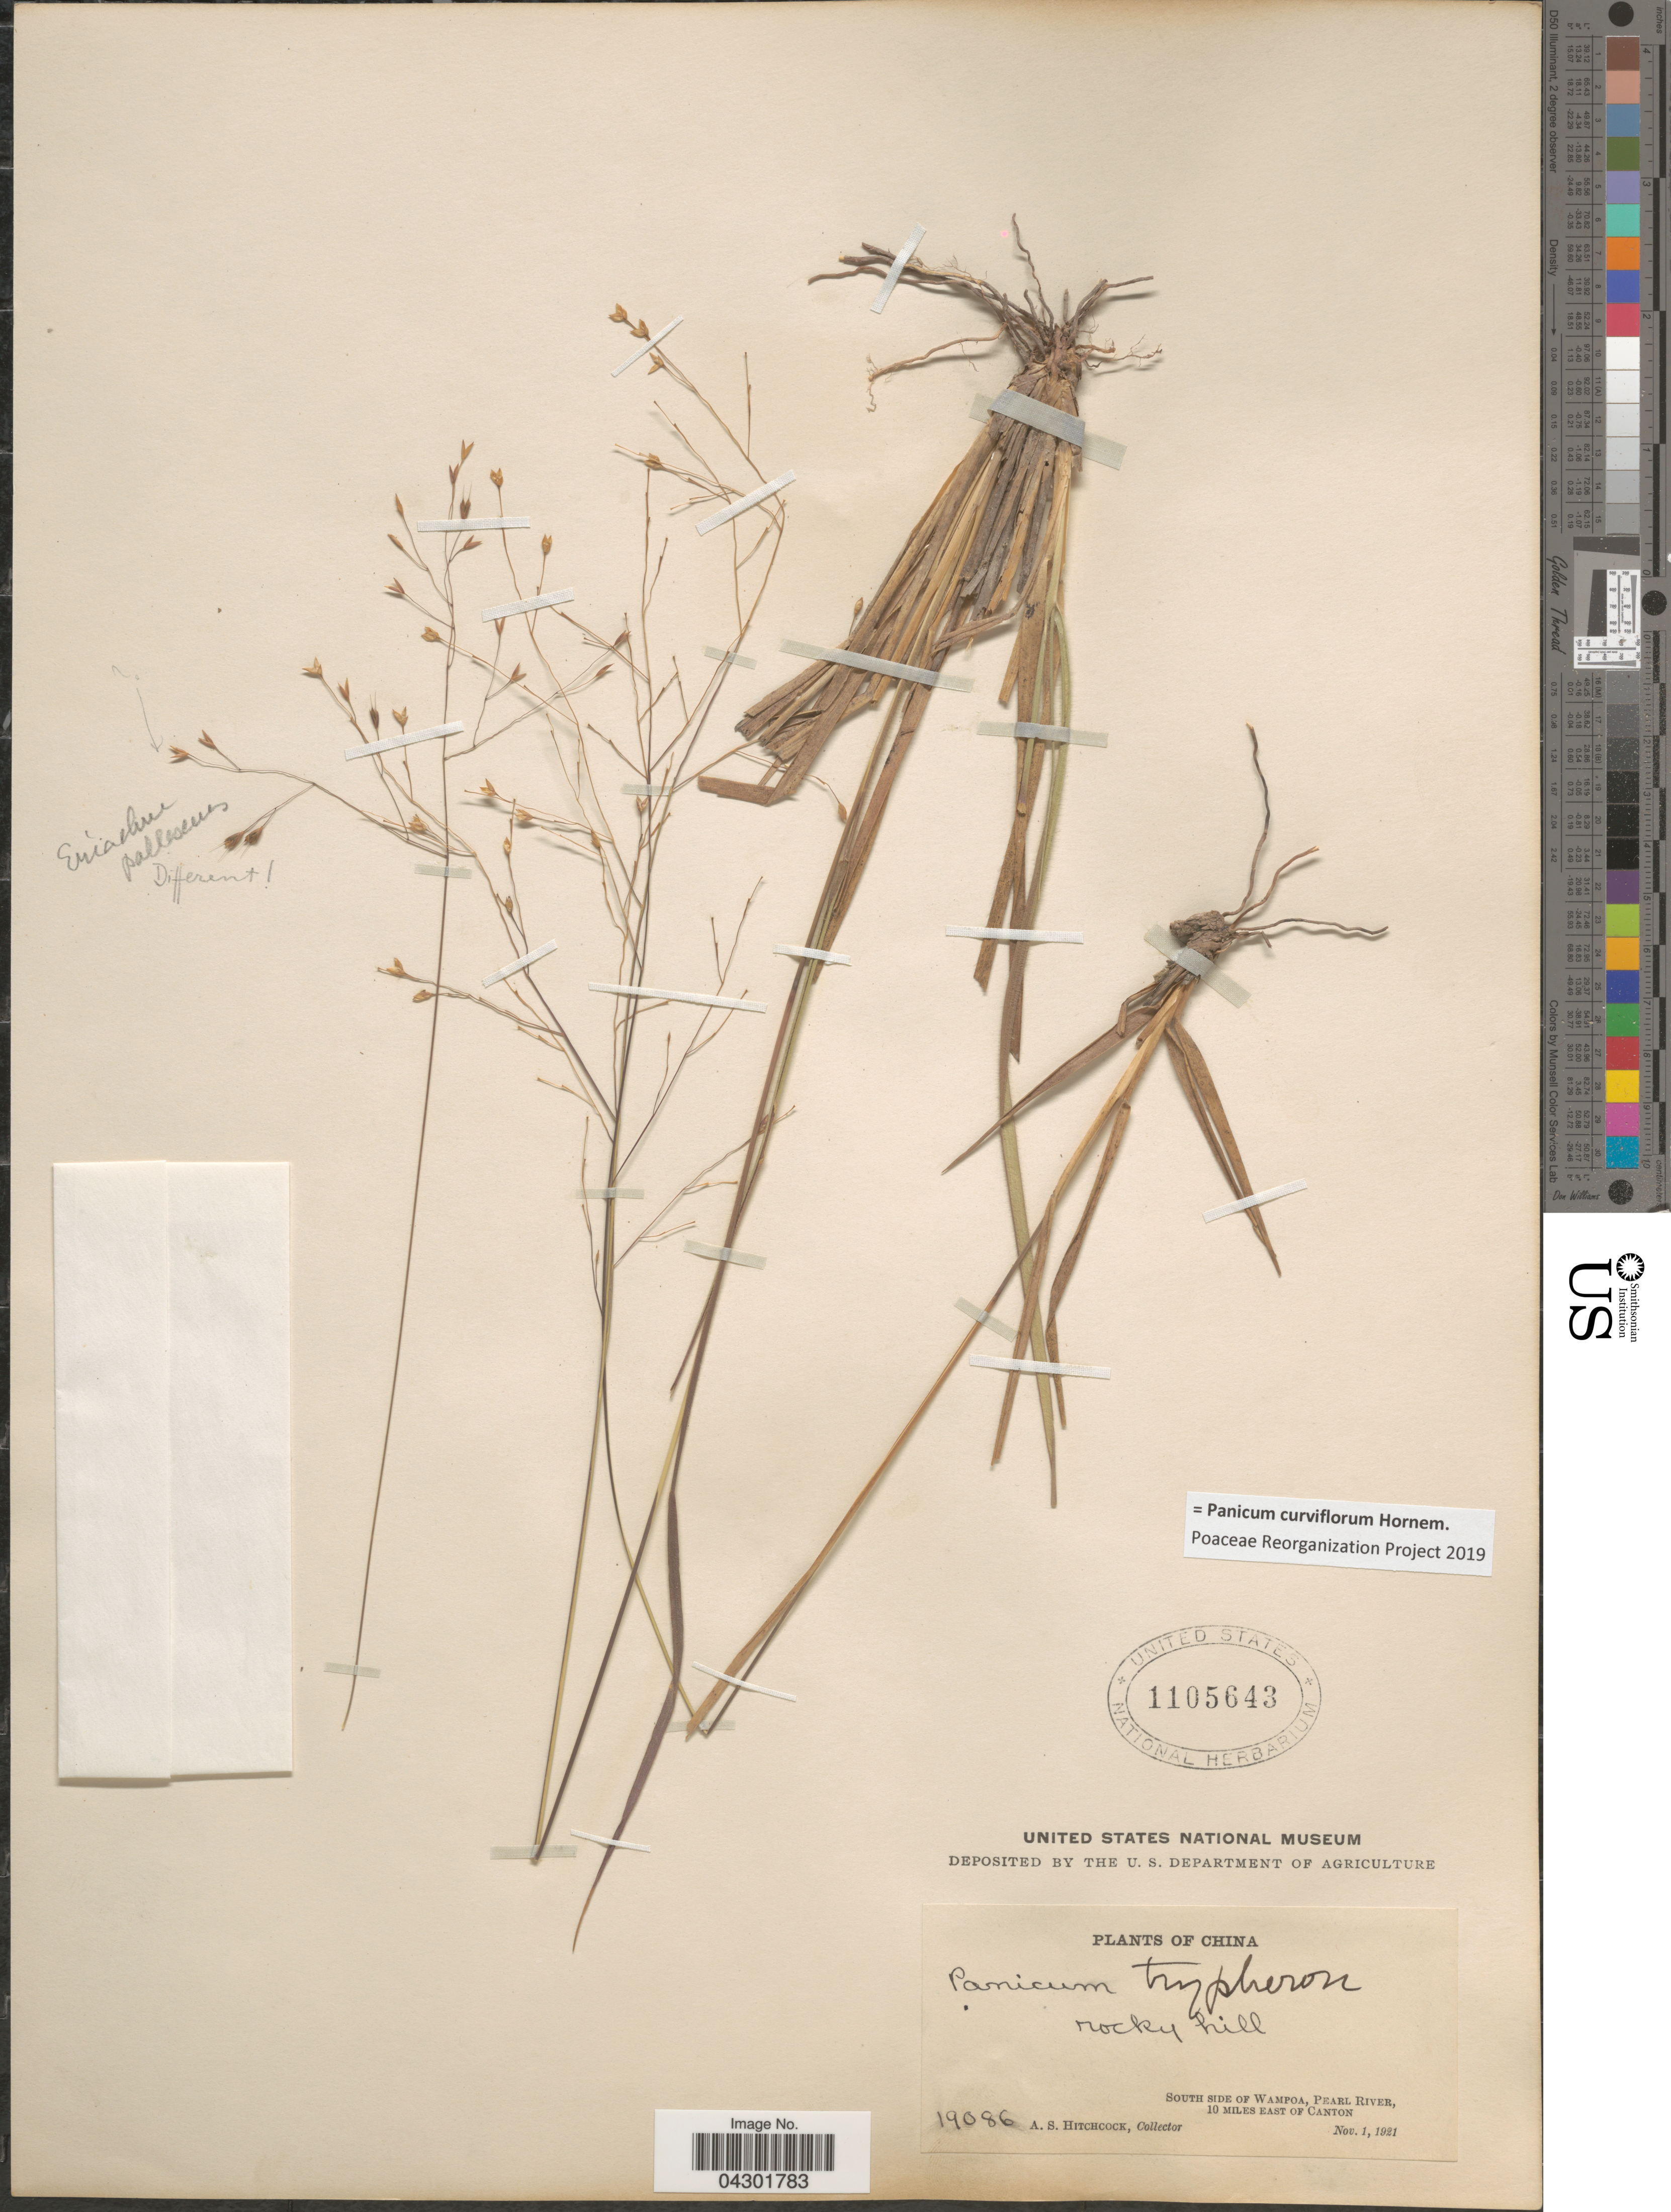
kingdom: Plantae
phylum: Tracheophyta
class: Liliopsida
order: Poales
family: Poaceae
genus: Panicum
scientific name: Panicum curviflorum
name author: Hornem.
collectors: A. S. Hitchcock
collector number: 19086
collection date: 1921-11-01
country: China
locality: Rocky hill. South side of Wampoa, Pearl River, 10 miles east of Canton.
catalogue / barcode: US 1105643